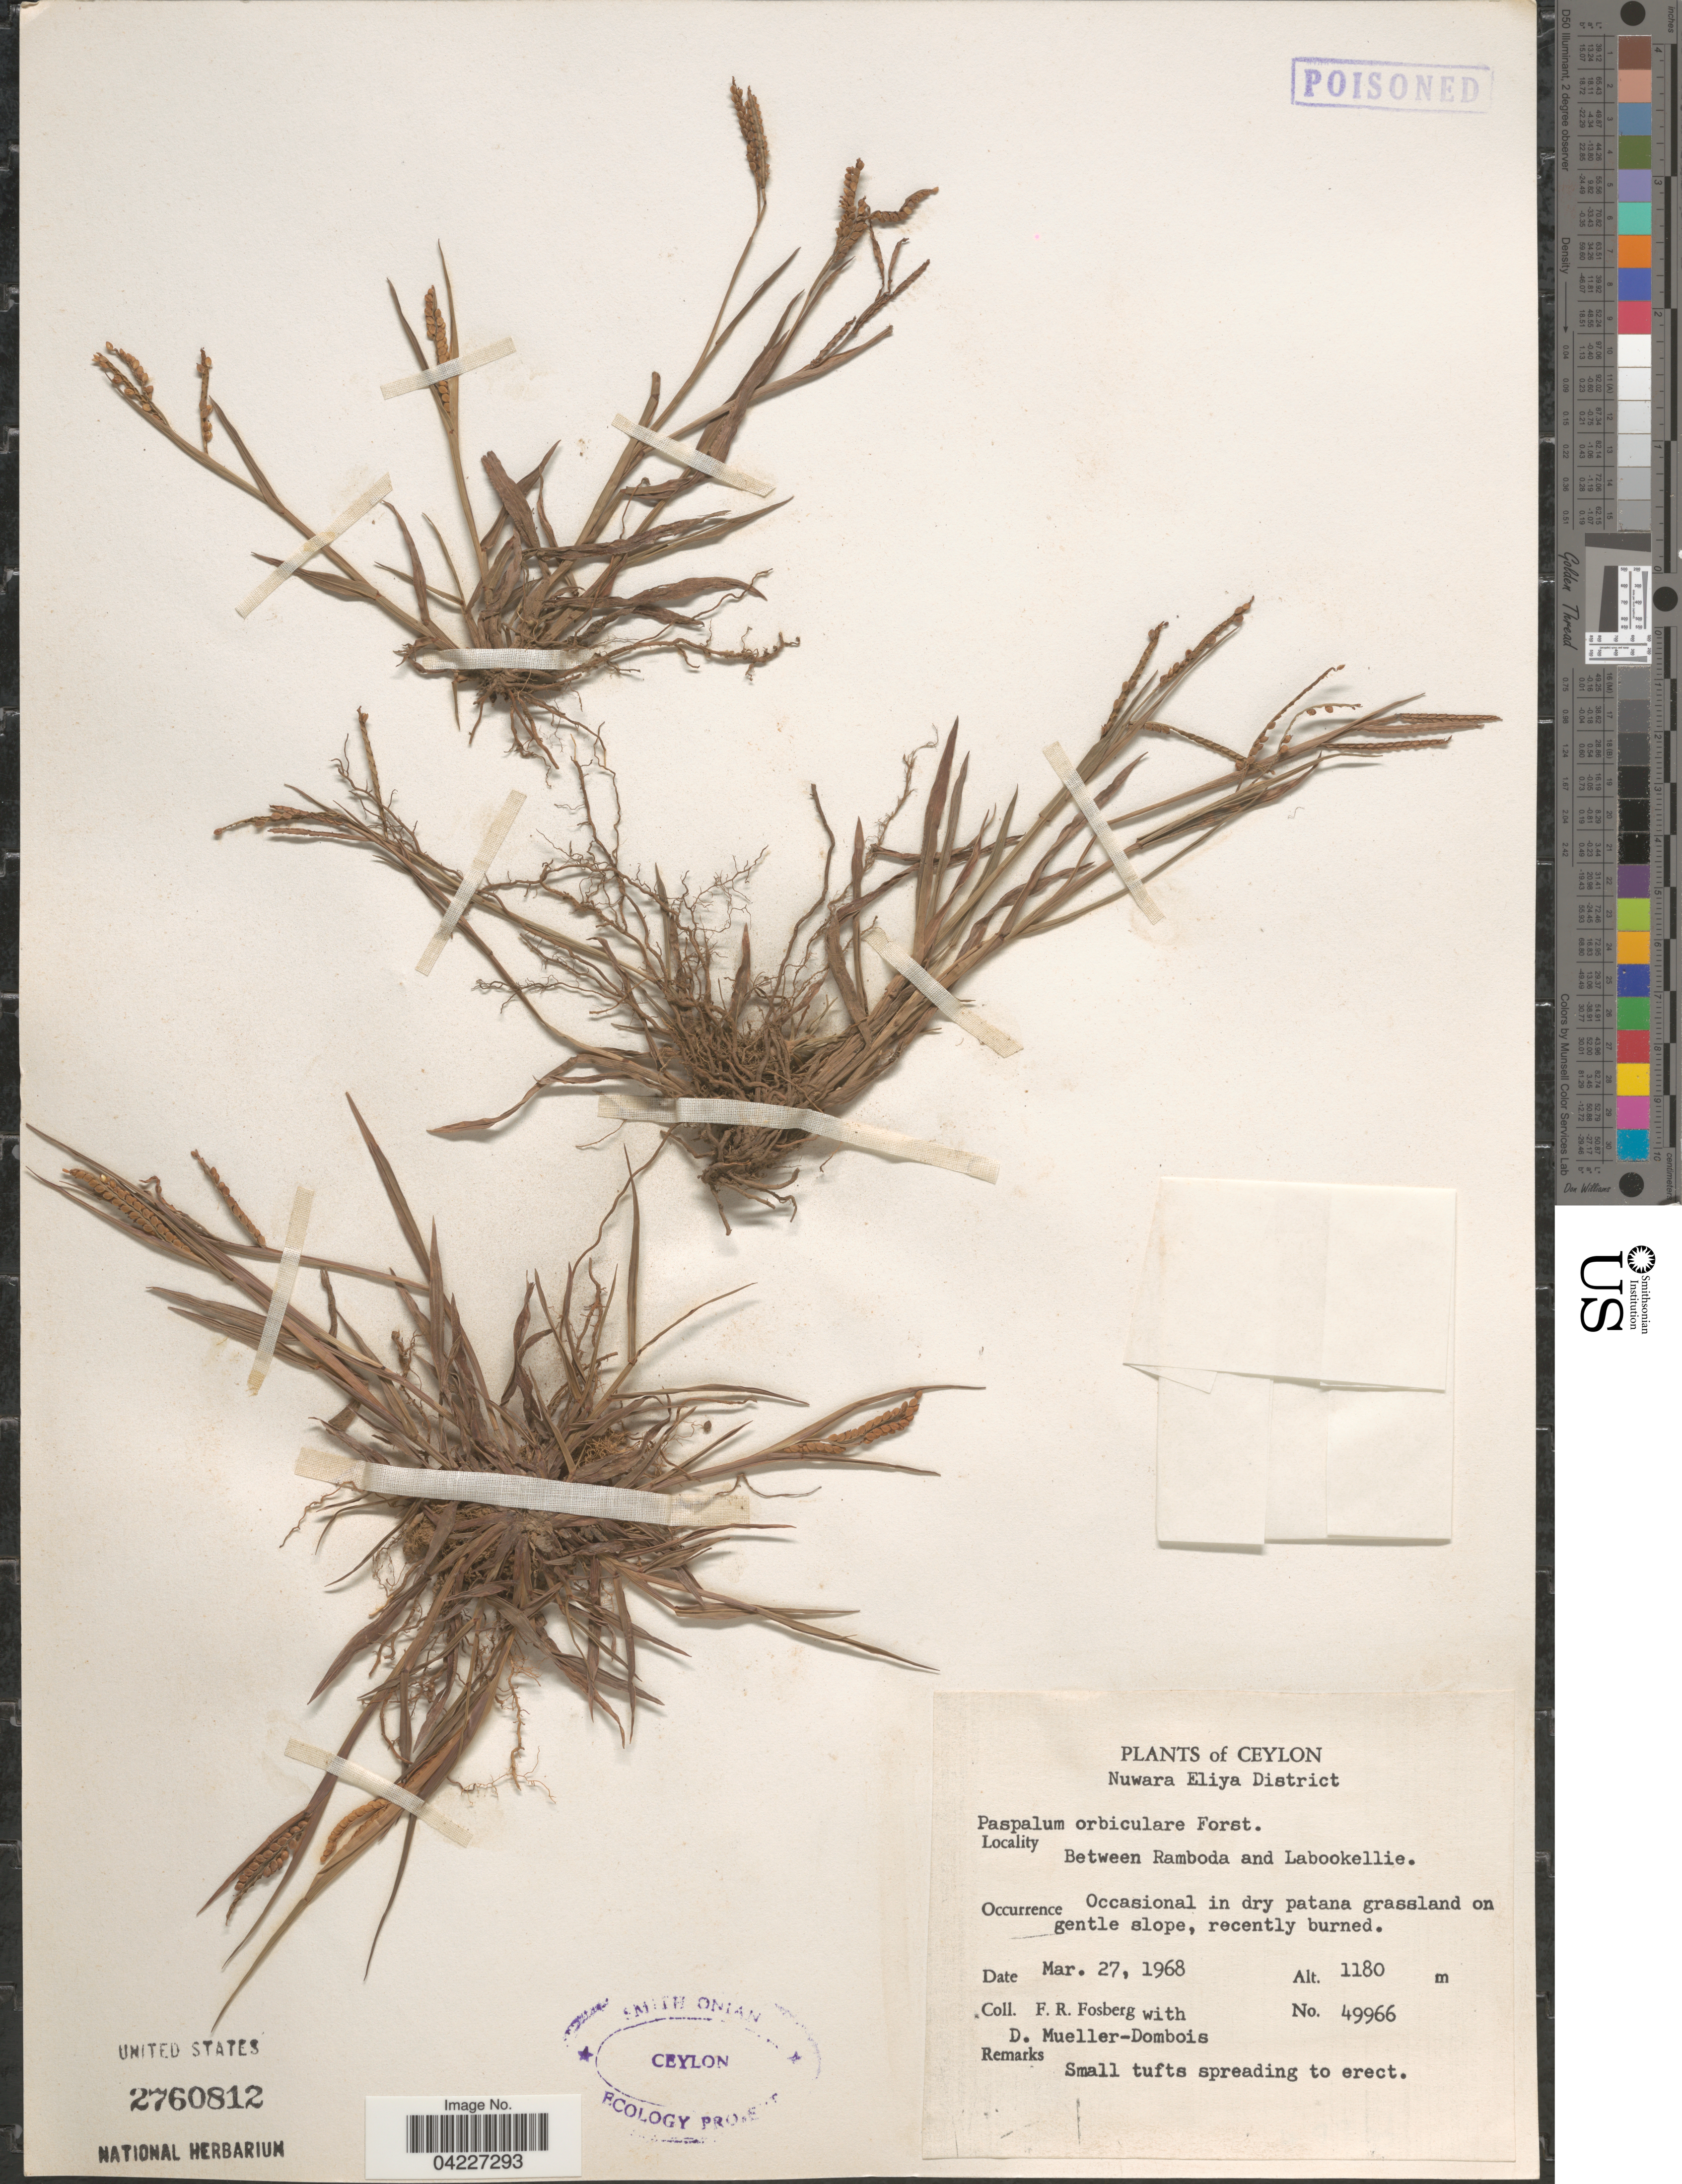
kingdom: Plantae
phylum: Tracheophyta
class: Liliopsida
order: Poales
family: Poaceae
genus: Paspalum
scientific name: Paspalum orbiculare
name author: G. Forst.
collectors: F. R. Fosberg & D. Mueller-Dombois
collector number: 49966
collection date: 1968-03-27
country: Sri Lanka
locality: Ceylon. Nuwara Eliya District. Between Ramboda and Labookellie.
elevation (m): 1180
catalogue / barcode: US 2760812